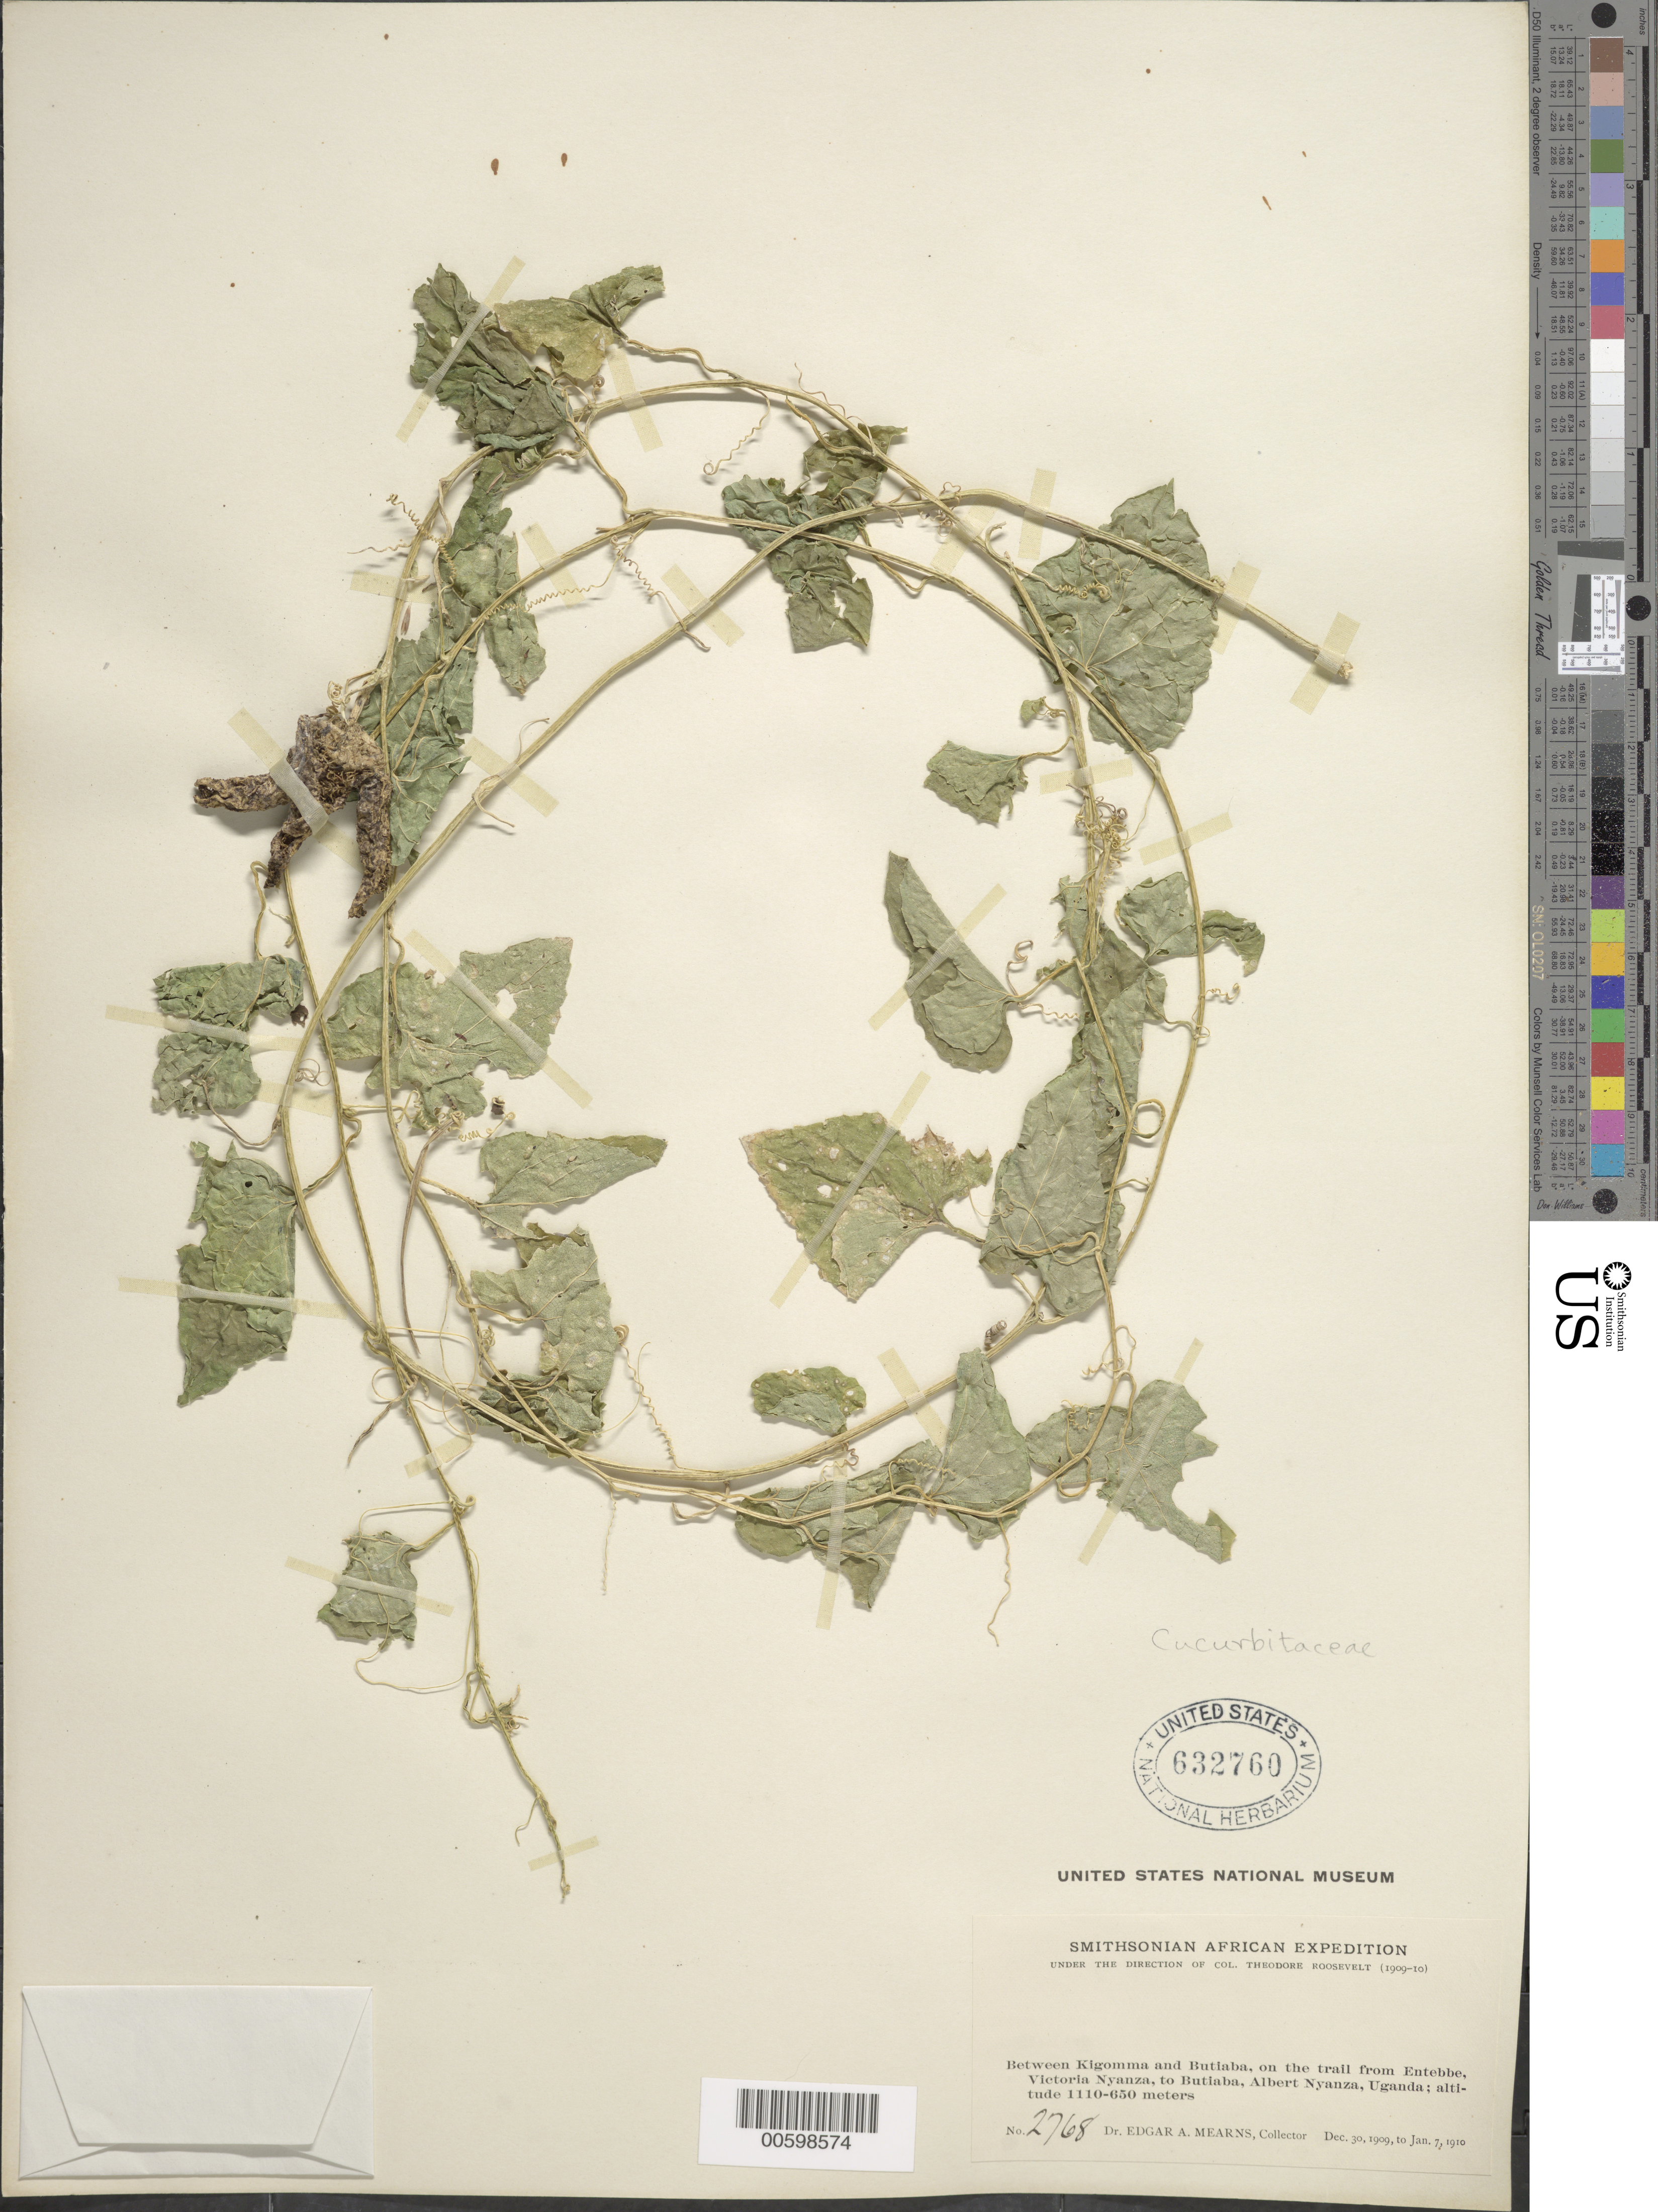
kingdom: Plantae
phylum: Tracheophyta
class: Magnoliopsida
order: Cucurbitales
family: Cucurbitaceae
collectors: E. A. Mearns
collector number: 2746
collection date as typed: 30 Dec 1909 to 07 Jan 1909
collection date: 1909-12-30/1910-01-07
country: Uganda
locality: Between Kigoma and Butiaba on the trail from Entebbe, Victoria Nyanza to Butiaba, Albert Nyanza, Uganda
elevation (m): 1110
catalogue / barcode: US 632760